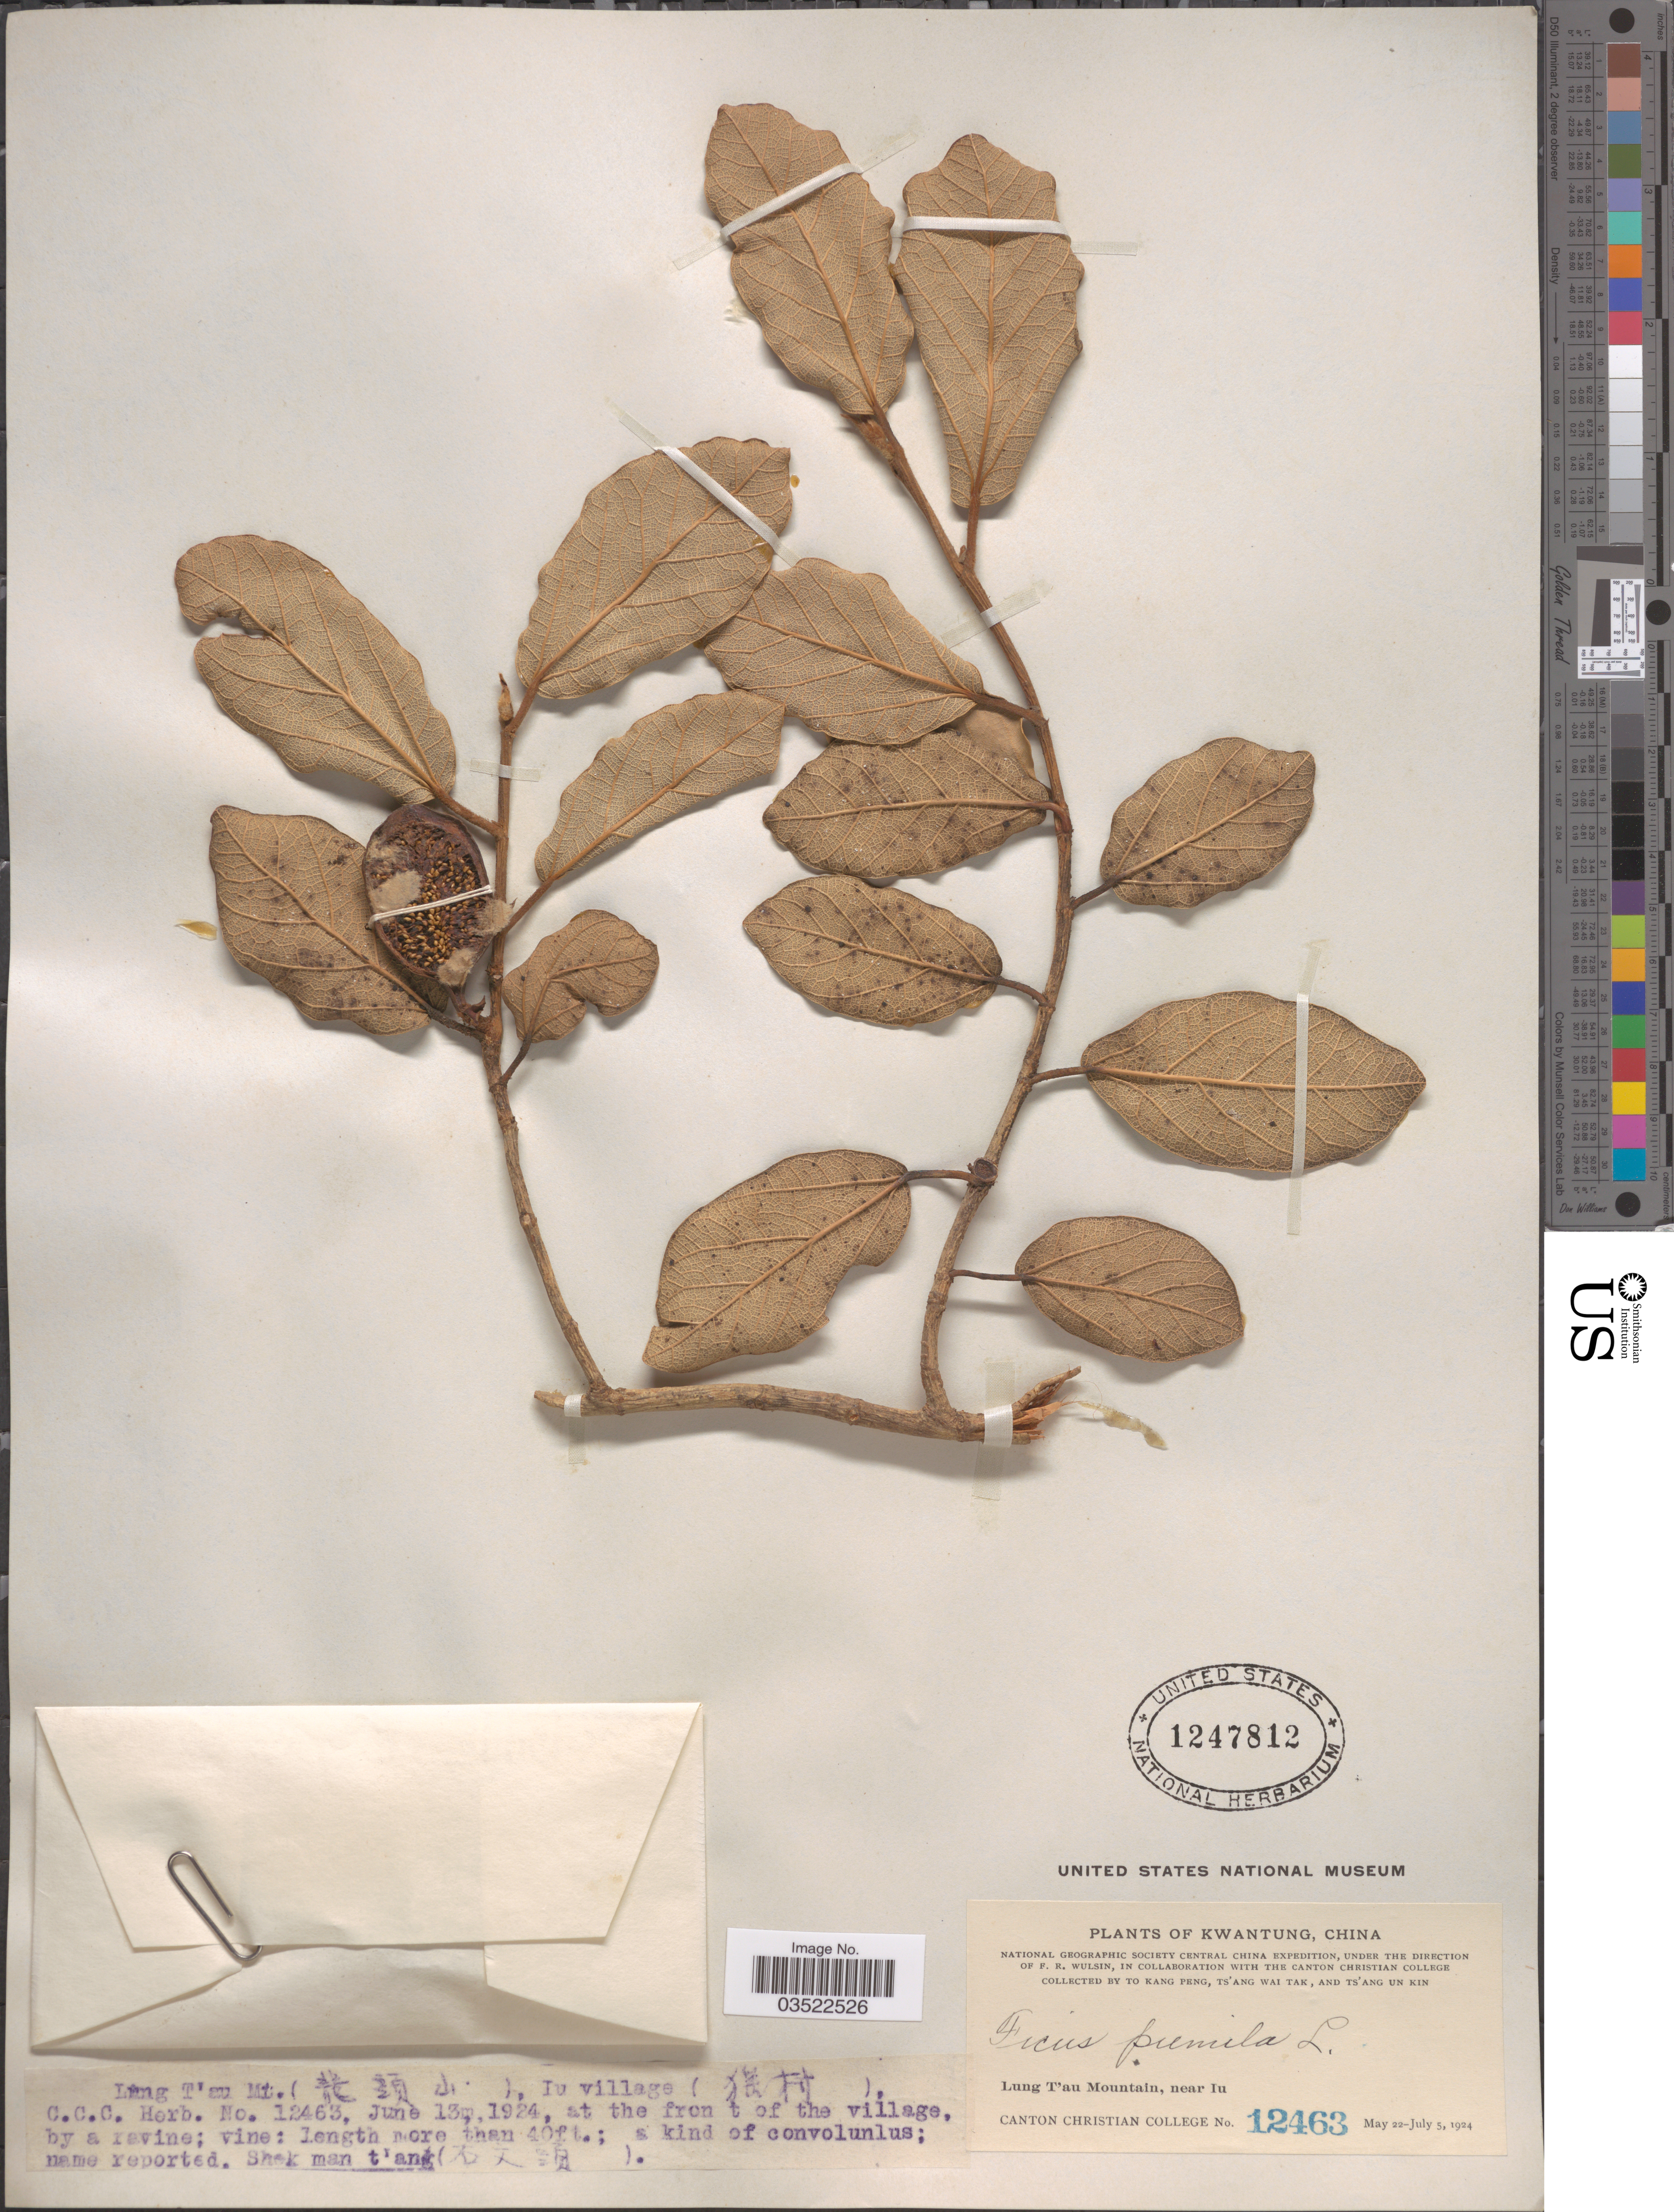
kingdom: Plantae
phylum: Tracheophyta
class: Magnoliopsida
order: Rosales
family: Moraceae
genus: Ficus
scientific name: Ficus pumila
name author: L.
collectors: To Kang P'eng, W. T. Tsang & Ts' Ang Un Kin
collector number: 12463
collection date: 1924-06-13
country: China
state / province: Guangdong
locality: Kwantung. Lung T'au Mountain, near Iu. (X), Iu village (X).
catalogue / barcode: US 1247812